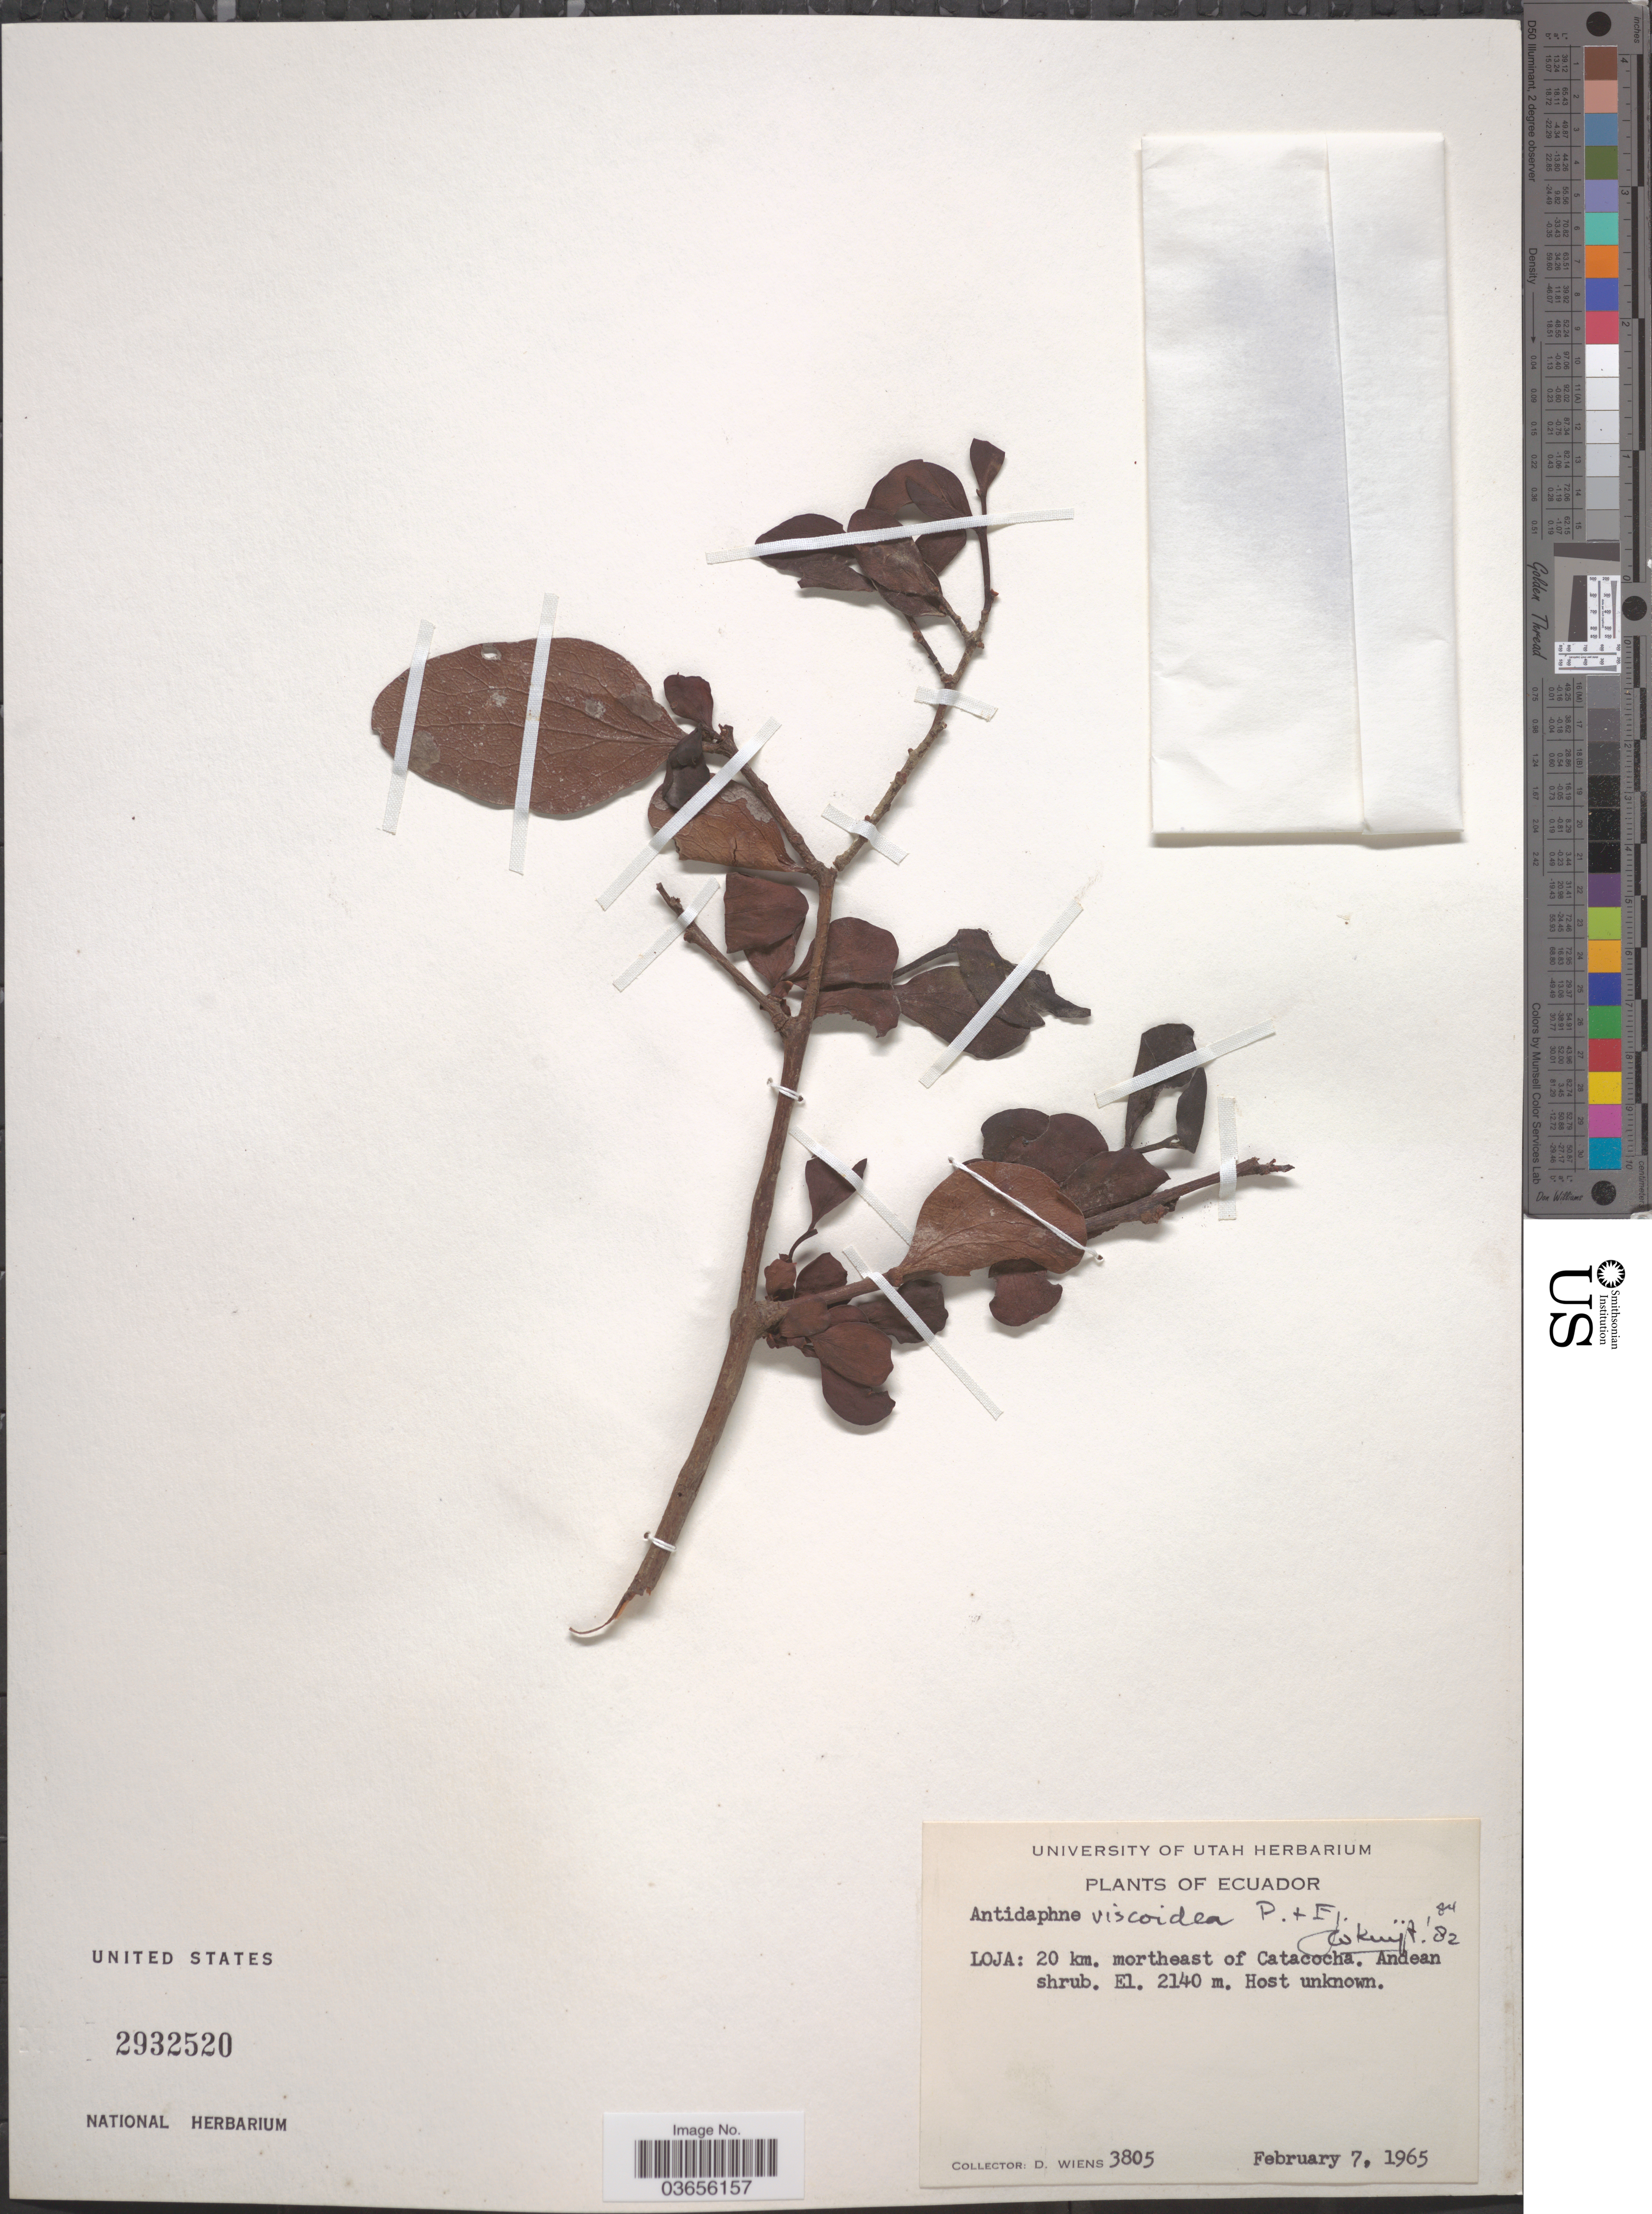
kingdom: Plantae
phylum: Tracheophyta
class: Magnoliopsida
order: Santalales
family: Santalaceae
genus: Antidaphne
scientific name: Antidaphne viscoidea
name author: Poepp. & Endl.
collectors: D. Wiens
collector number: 3805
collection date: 1965-02-07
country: Ecuador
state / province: Loja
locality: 20 km. mortheast of Catacocha.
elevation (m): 2140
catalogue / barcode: US 2932520